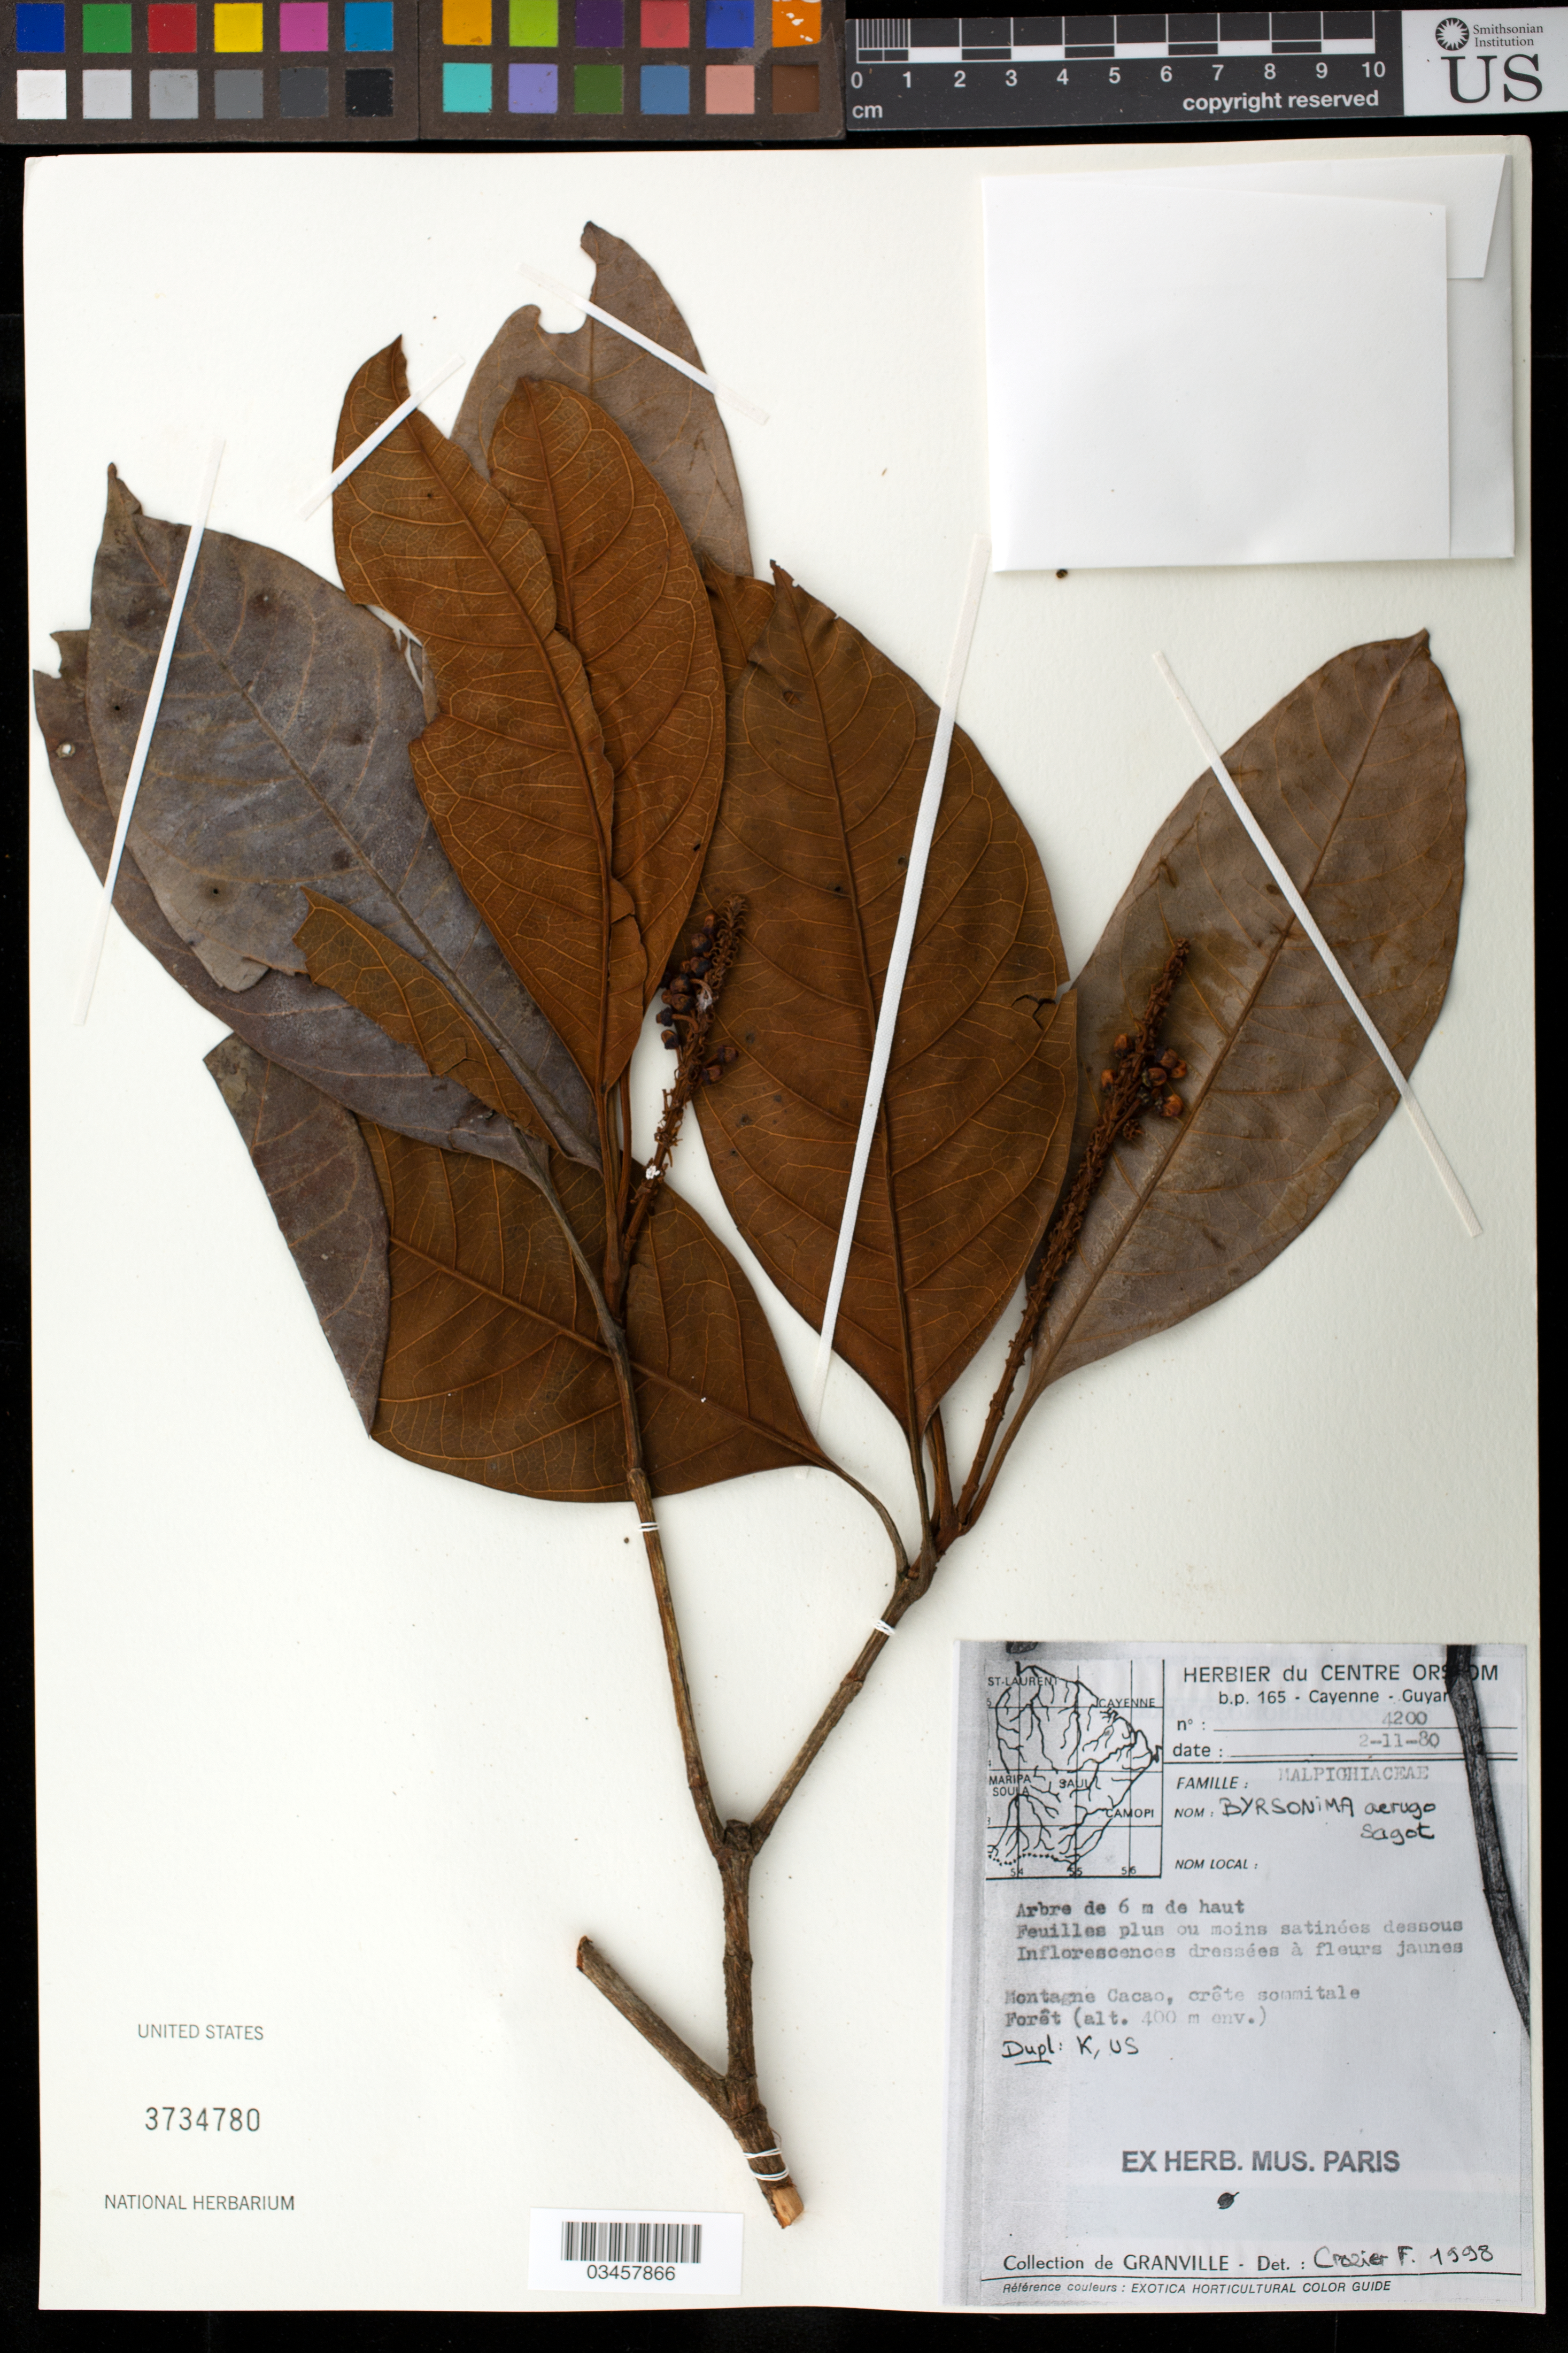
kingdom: Plantae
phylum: Tracheophyta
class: Magnoliopsida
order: Malpighiales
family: Malpighiaceae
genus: Byrsonima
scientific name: Byrsonima aerugo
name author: Sagot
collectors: J.-J. de Granville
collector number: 4200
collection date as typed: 2-Nov-80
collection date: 1980-11-02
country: French Guiana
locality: Montagne Cacao, Bassin de la Comté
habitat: Foret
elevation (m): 300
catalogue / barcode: US 3734780